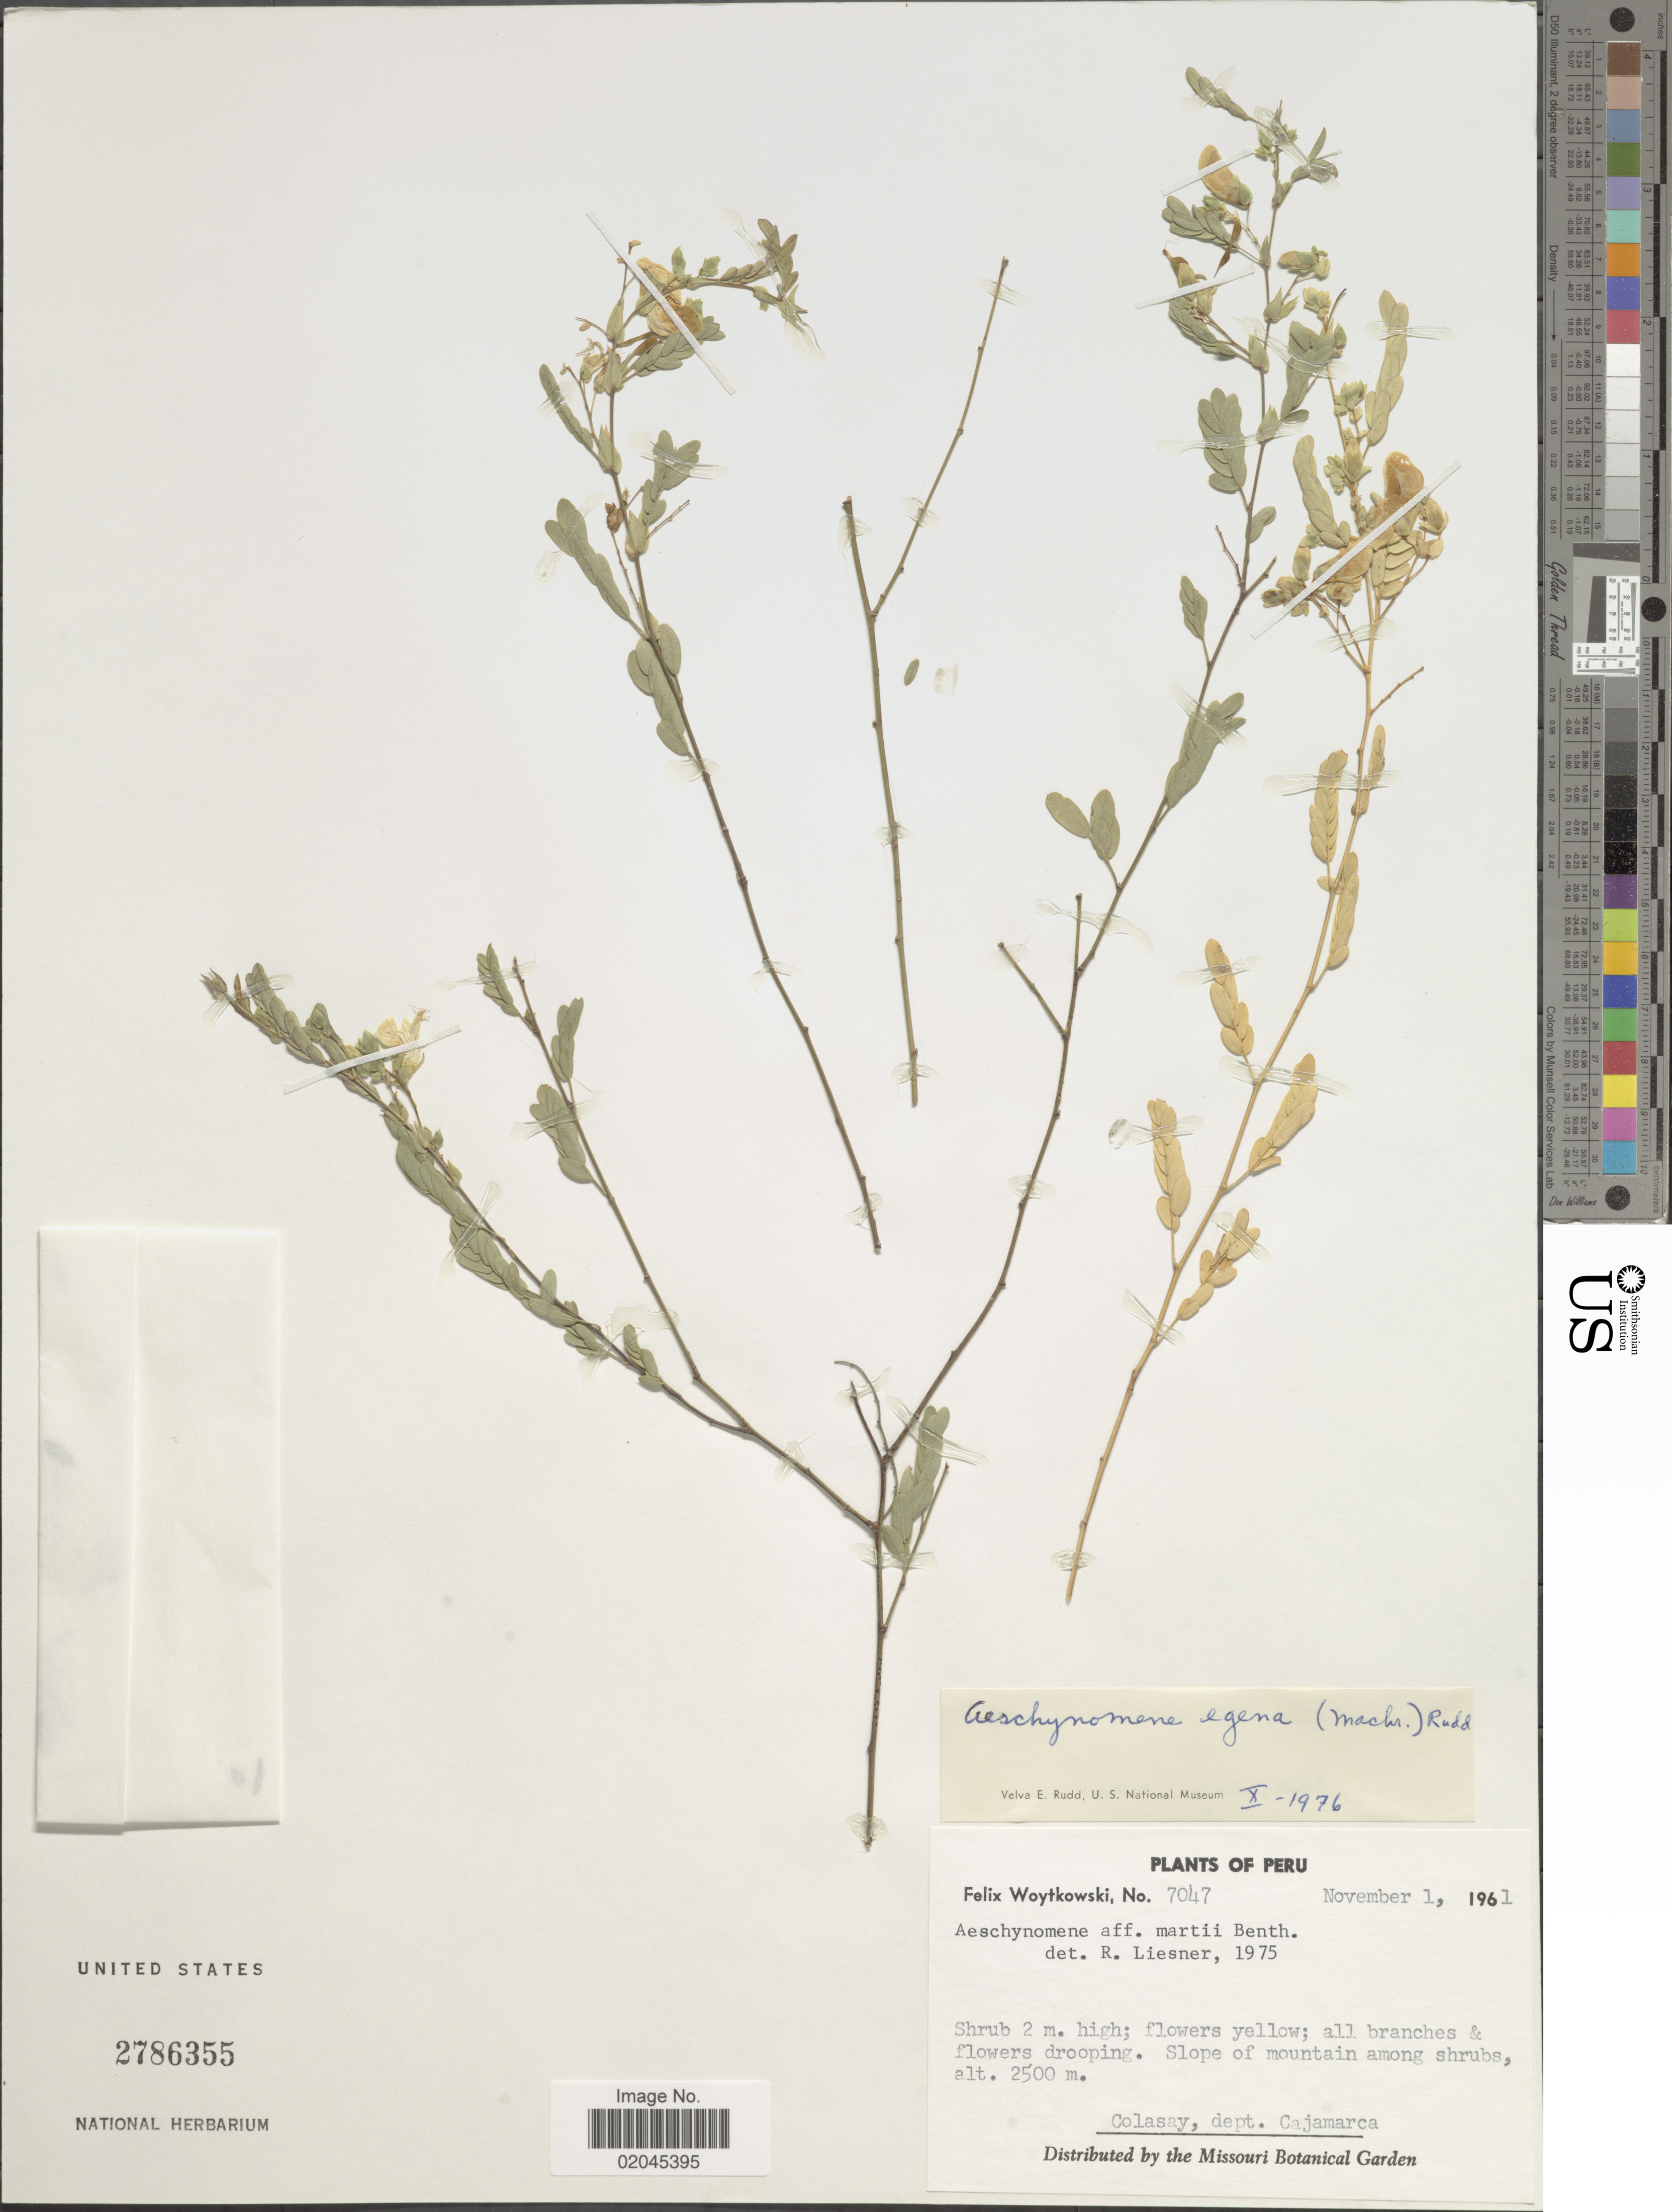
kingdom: Plantae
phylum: Tracheophyta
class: Magnoliopsida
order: Fabales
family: Fabaceae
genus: Aeschynomene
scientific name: Aeschynomene egena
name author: (J.F. Macbr.) Rudd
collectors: F. Woytkowski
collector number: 7047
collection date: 1961-11-01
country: Peru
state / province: Cajamarca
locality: Slope of mountain among shrubs, Colasay, dept. Cajamarca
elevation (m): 2500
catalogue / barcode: US 2786355